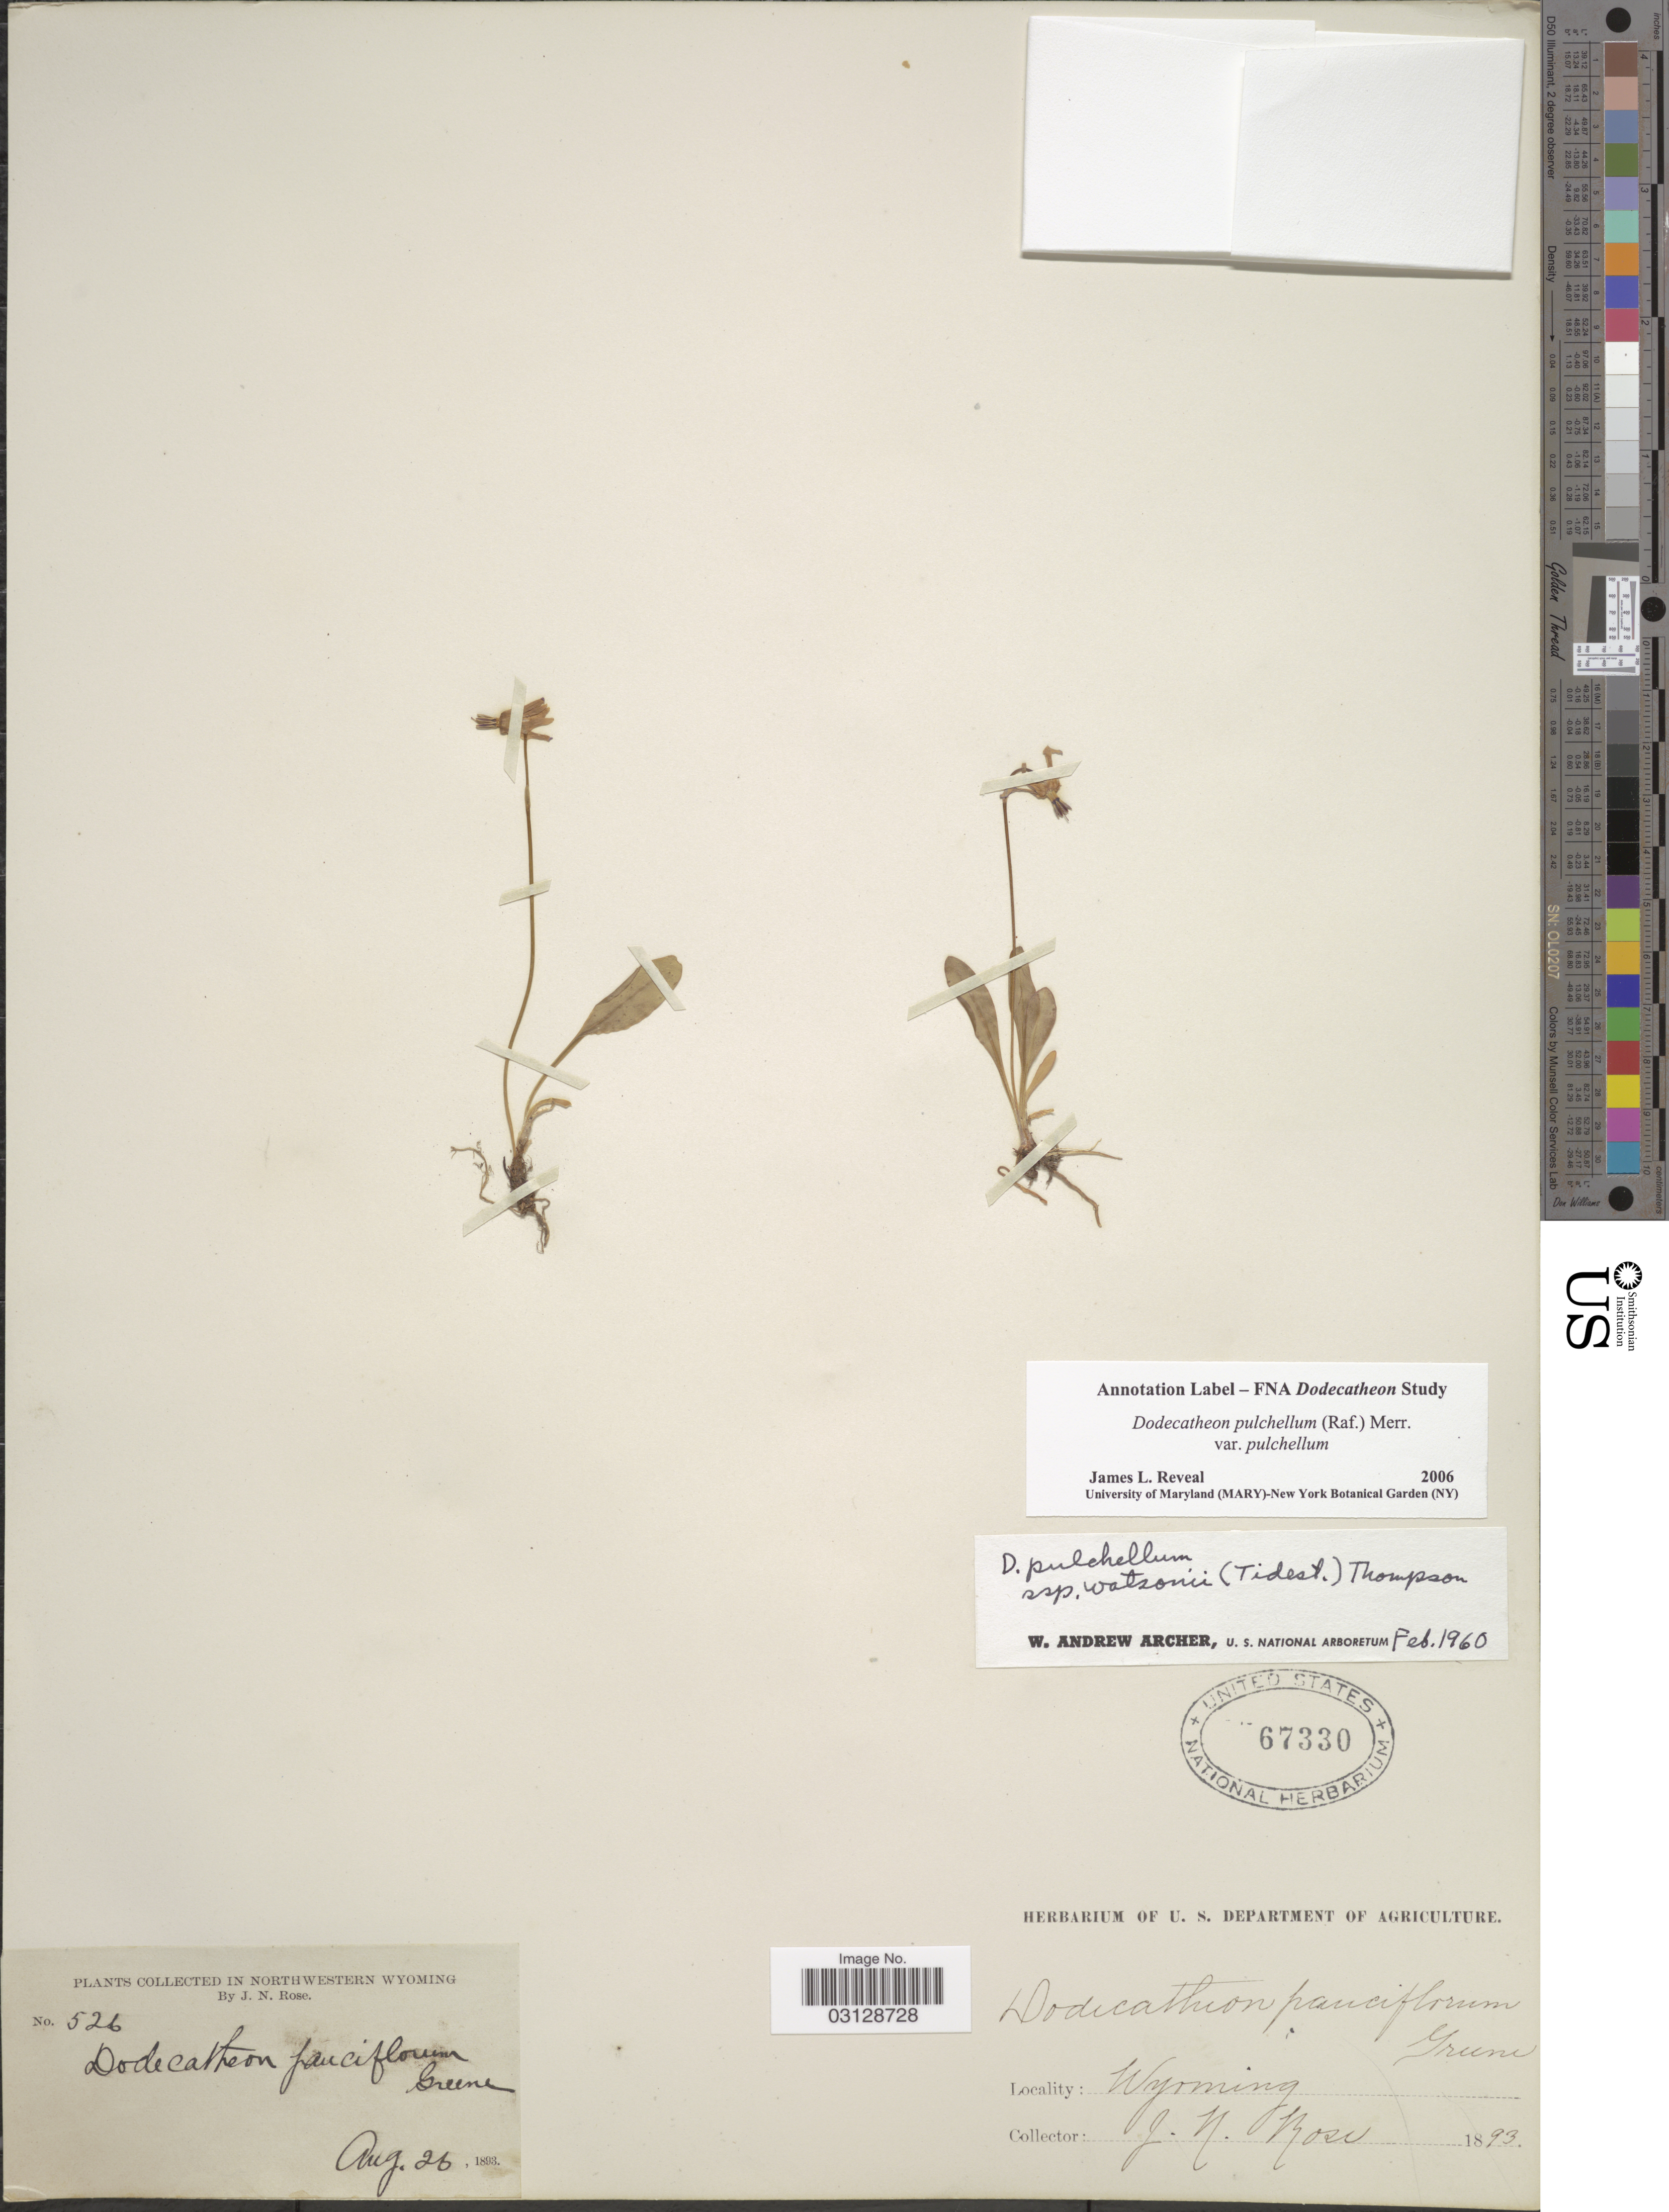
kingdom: Plantae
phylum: Tracheophyta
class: Magnoliopsida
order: Ericales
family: Primulaceae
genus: Dodecatheon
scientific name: Dodecatheon pulchellum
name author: (Raf.) Merr.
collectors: J. N. Rose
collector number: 526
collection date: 1893-08-26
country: United States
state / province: Wyoming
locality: Northwestern Wyoming.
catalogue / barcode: US 67330